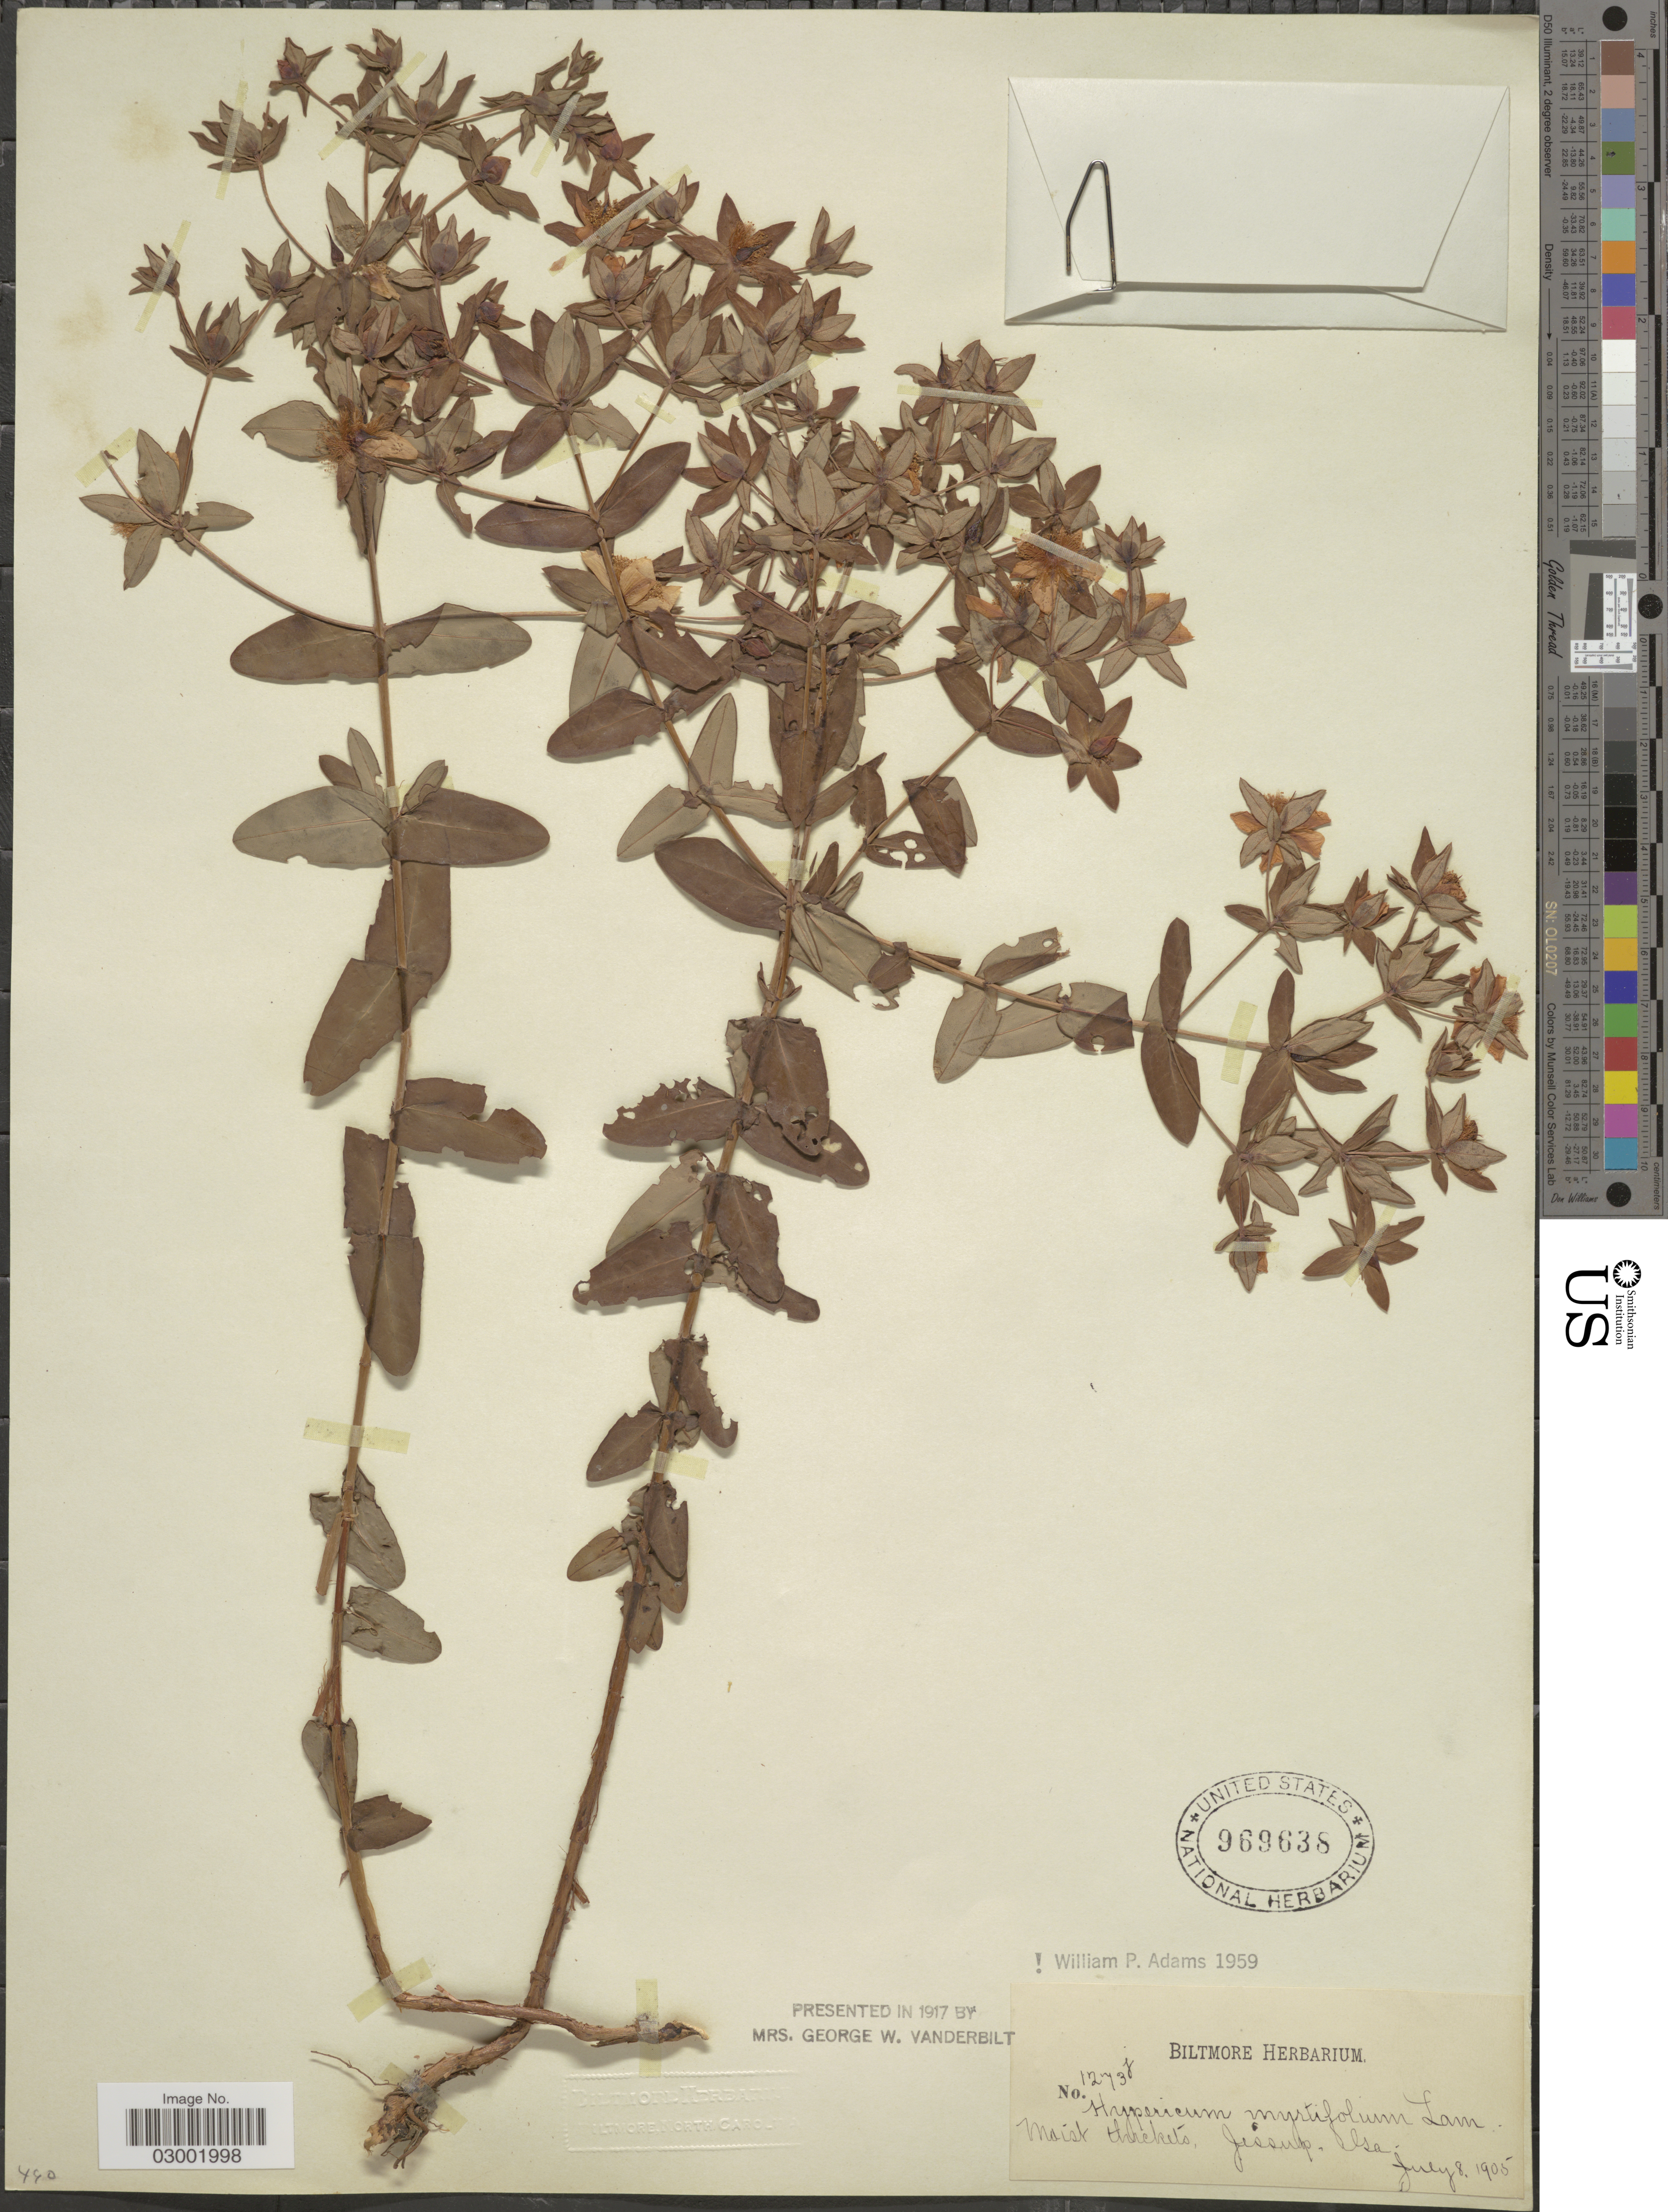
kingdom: Plantae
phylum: Tracheophyta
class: Magnoliopsida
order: Malpighiales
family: Hypericaceae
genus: Hypericum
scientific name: Hypericum myrtifolium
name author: Lam.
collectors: ex herb. Biltmore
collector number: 1273j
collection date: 1905-07-08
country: United States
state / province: Georgia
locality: Jessup.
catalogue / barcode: US 969638